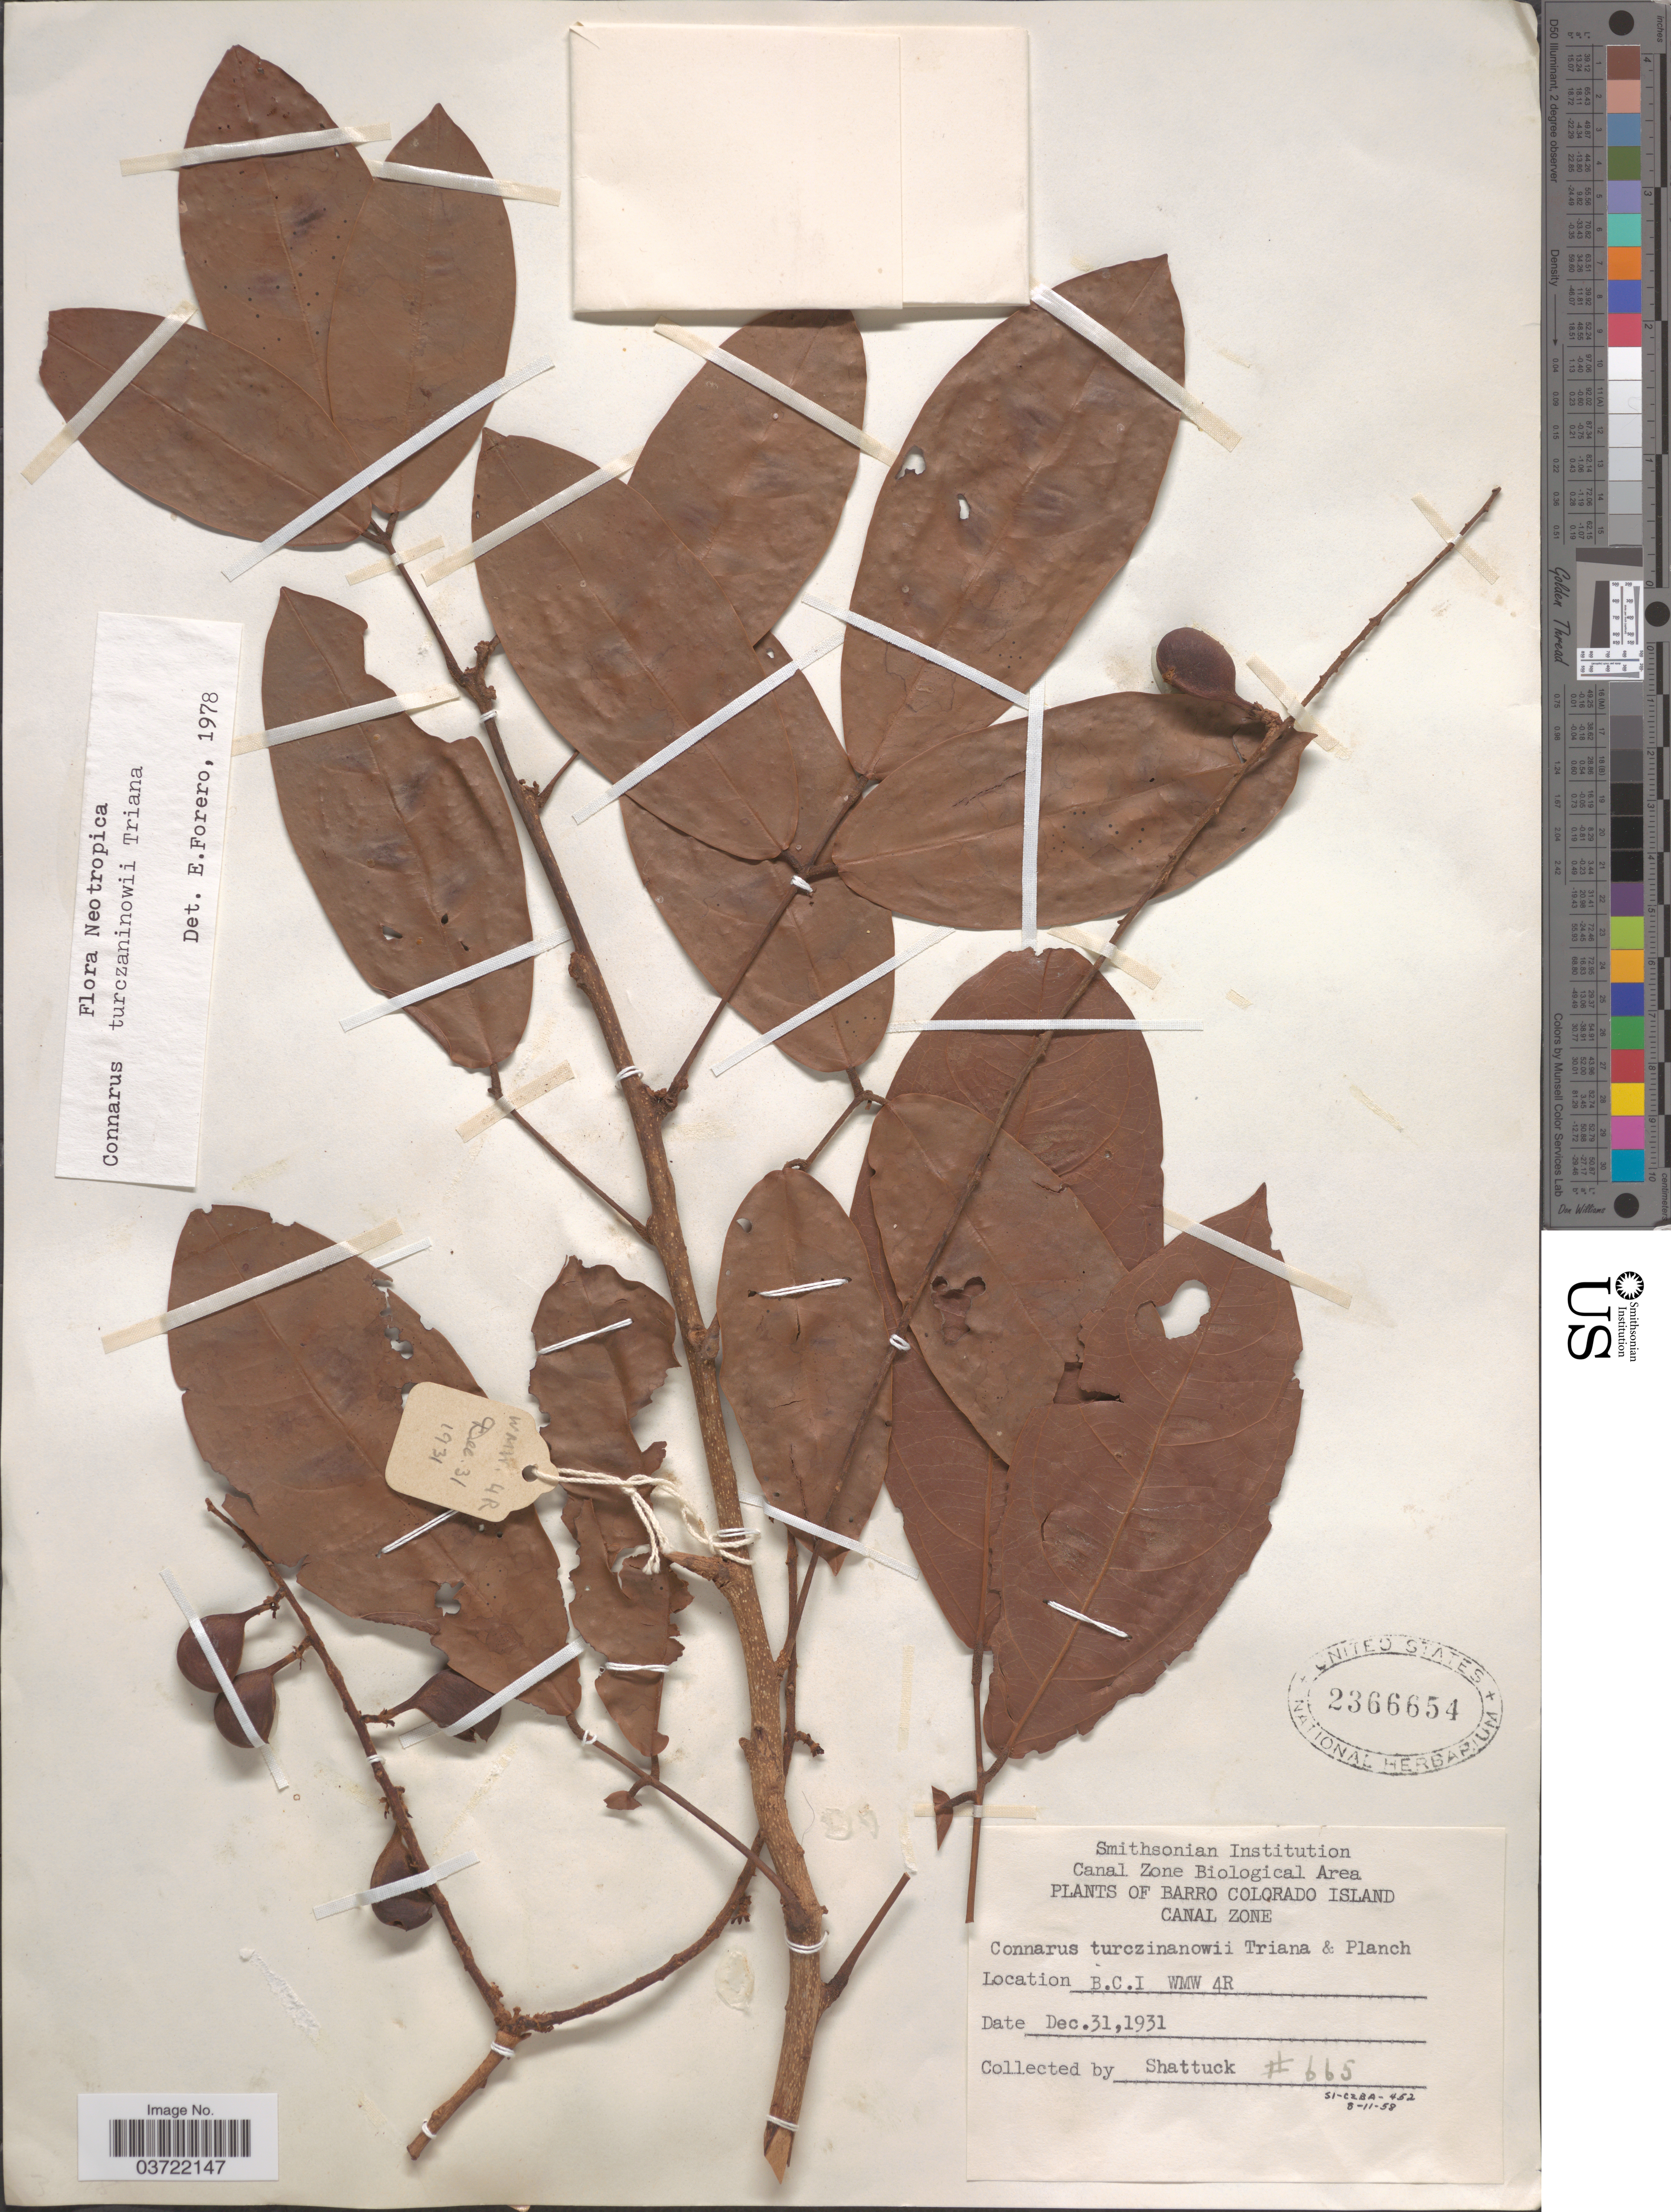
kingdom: Plantae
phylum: Tracheophyta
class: Magnoliopsida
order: Oxalidales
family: Connaraceae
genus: Connarus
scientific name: Connarus turczaninowii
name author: Triana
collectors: Shattuck, --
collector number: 665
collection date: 1931-12-31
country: Panama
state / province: Panamá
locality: Barro Colorado Island. Canal Zone. B.C.I. WMW 4R.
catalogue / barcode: US 2366654